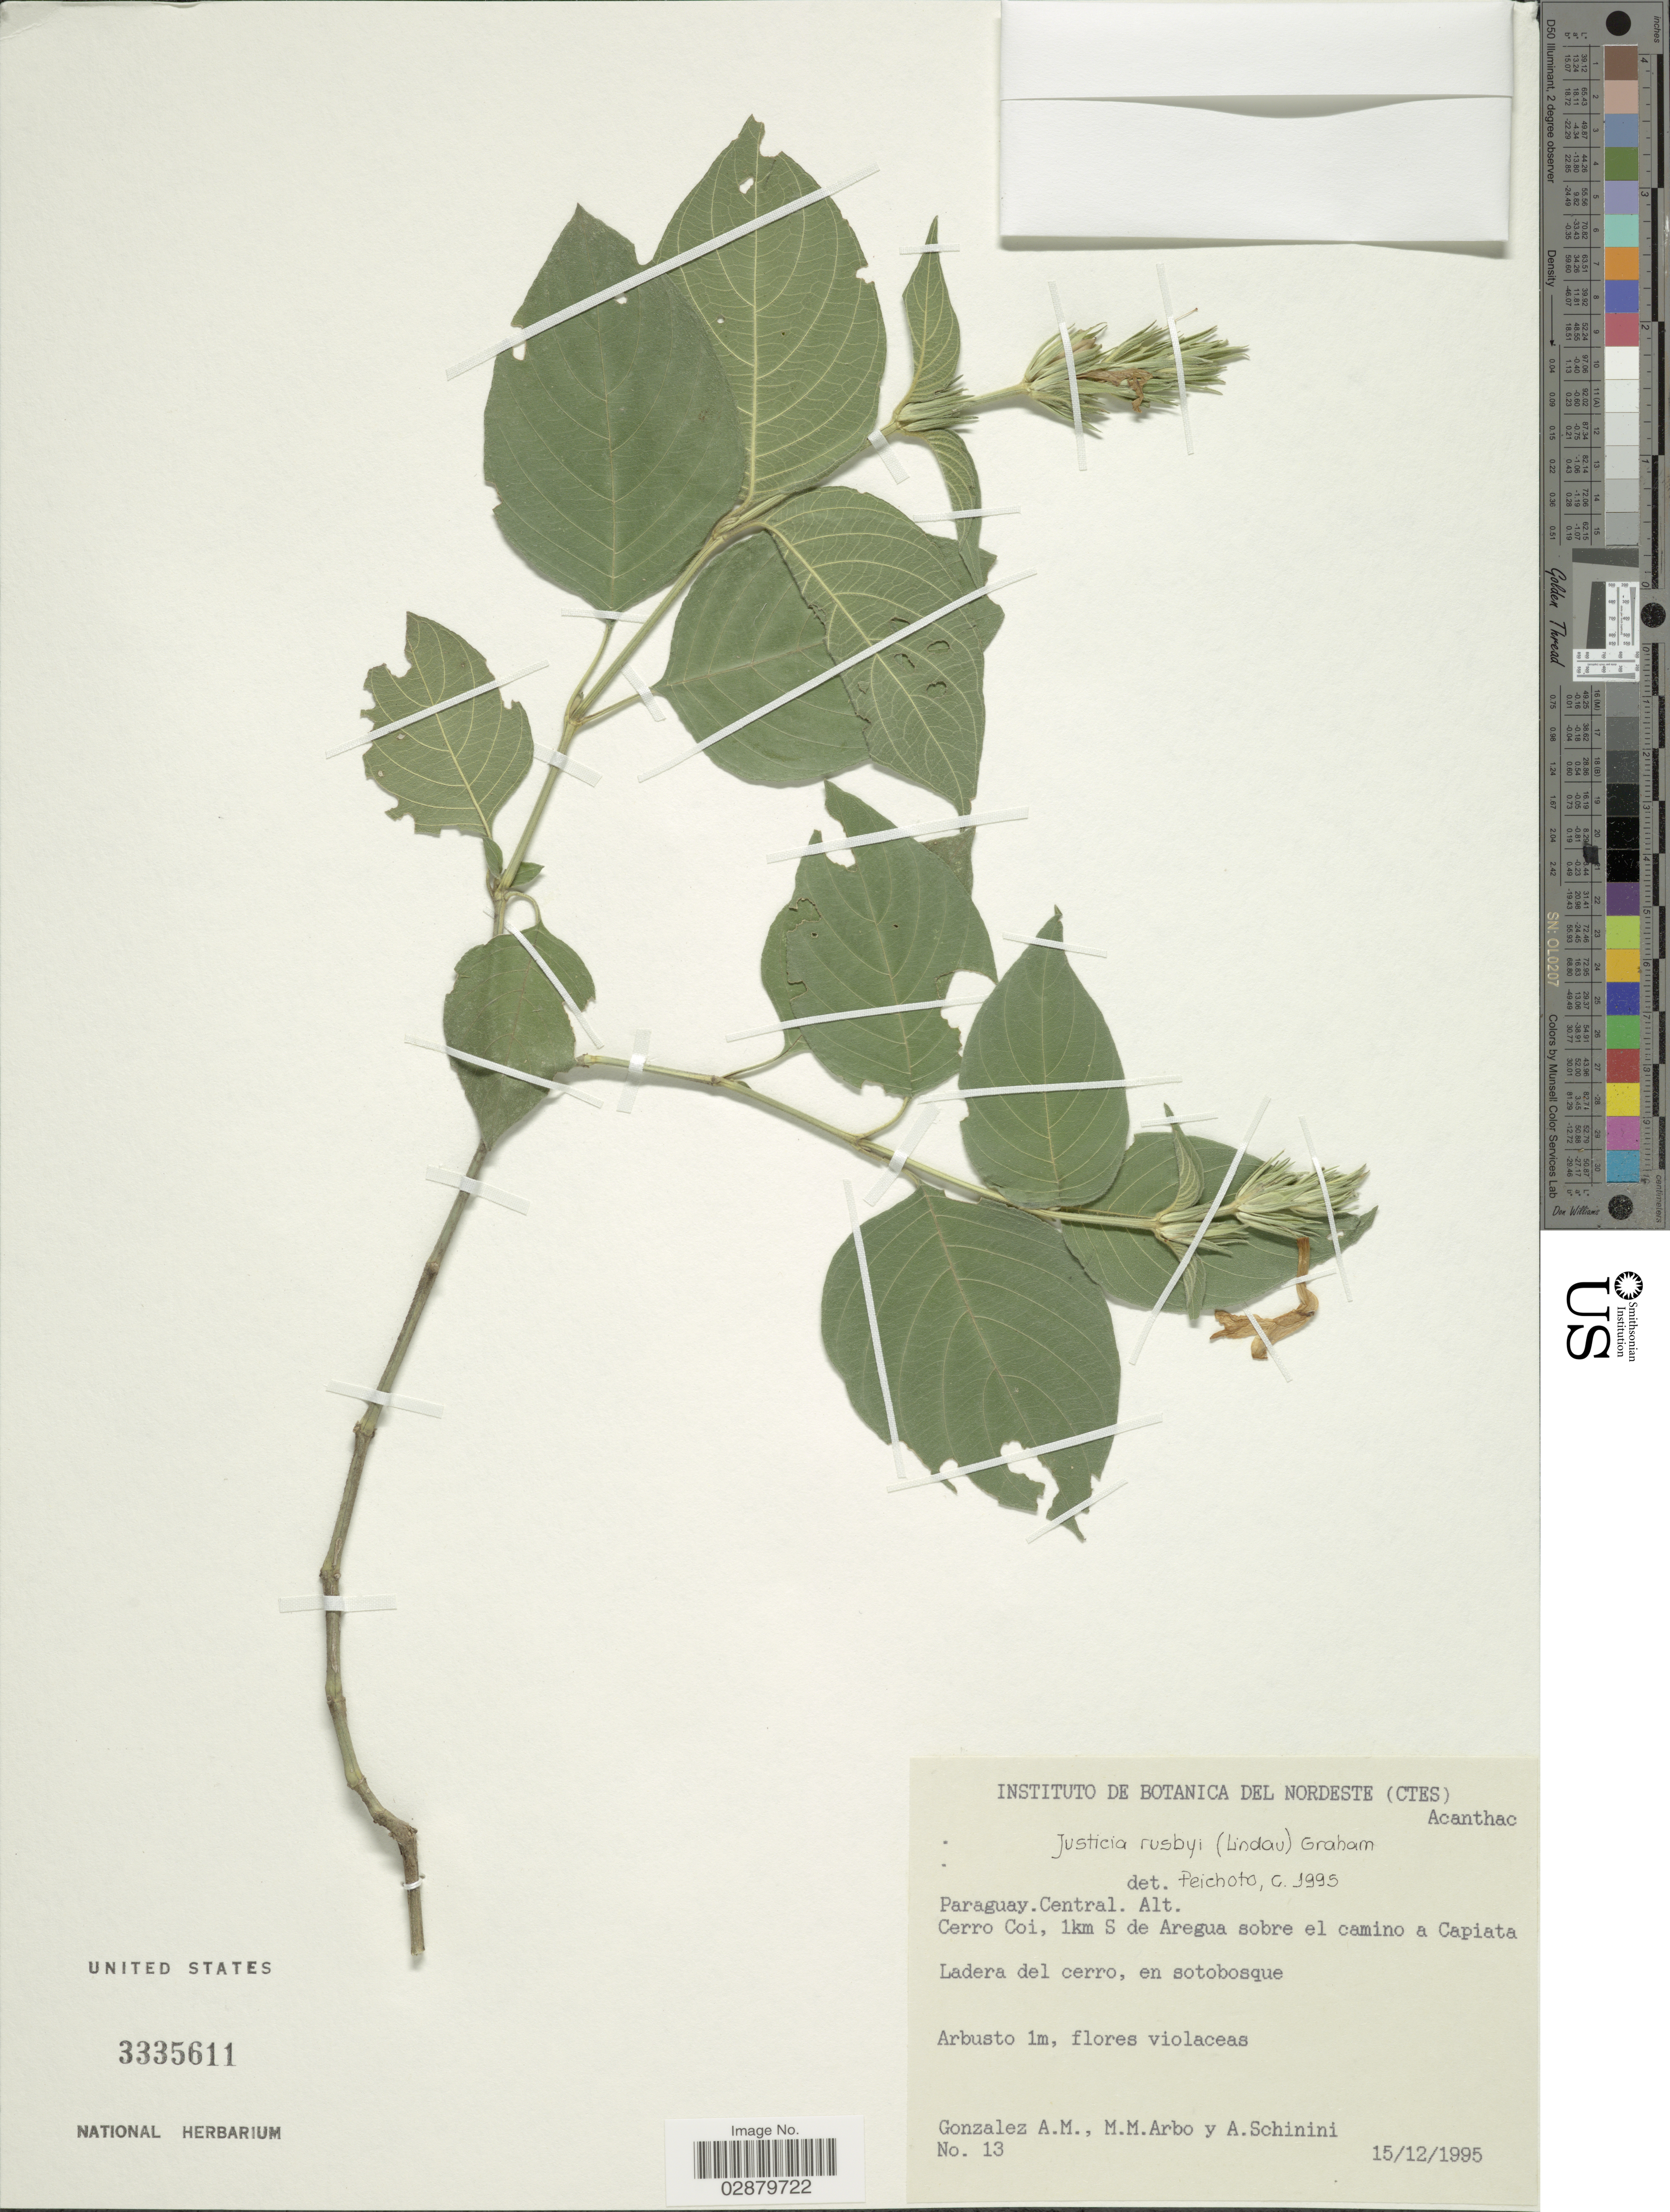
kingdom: Plantae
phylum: Tracheophyta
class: Magnoliopsida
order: Lamiales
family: Acanthaceae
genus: Justicia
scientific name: Justicia matthewsii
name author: (Lindau) Rusby ex Dyer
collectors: A. Gonzalez, M. M. Arbo & A. Schinini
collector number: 13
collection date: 1995-12-15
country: Paraguay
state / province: Central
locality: Cerro Coi, 1km S de Aregua sobre el camino a Capiata.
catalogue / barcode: US 3335611